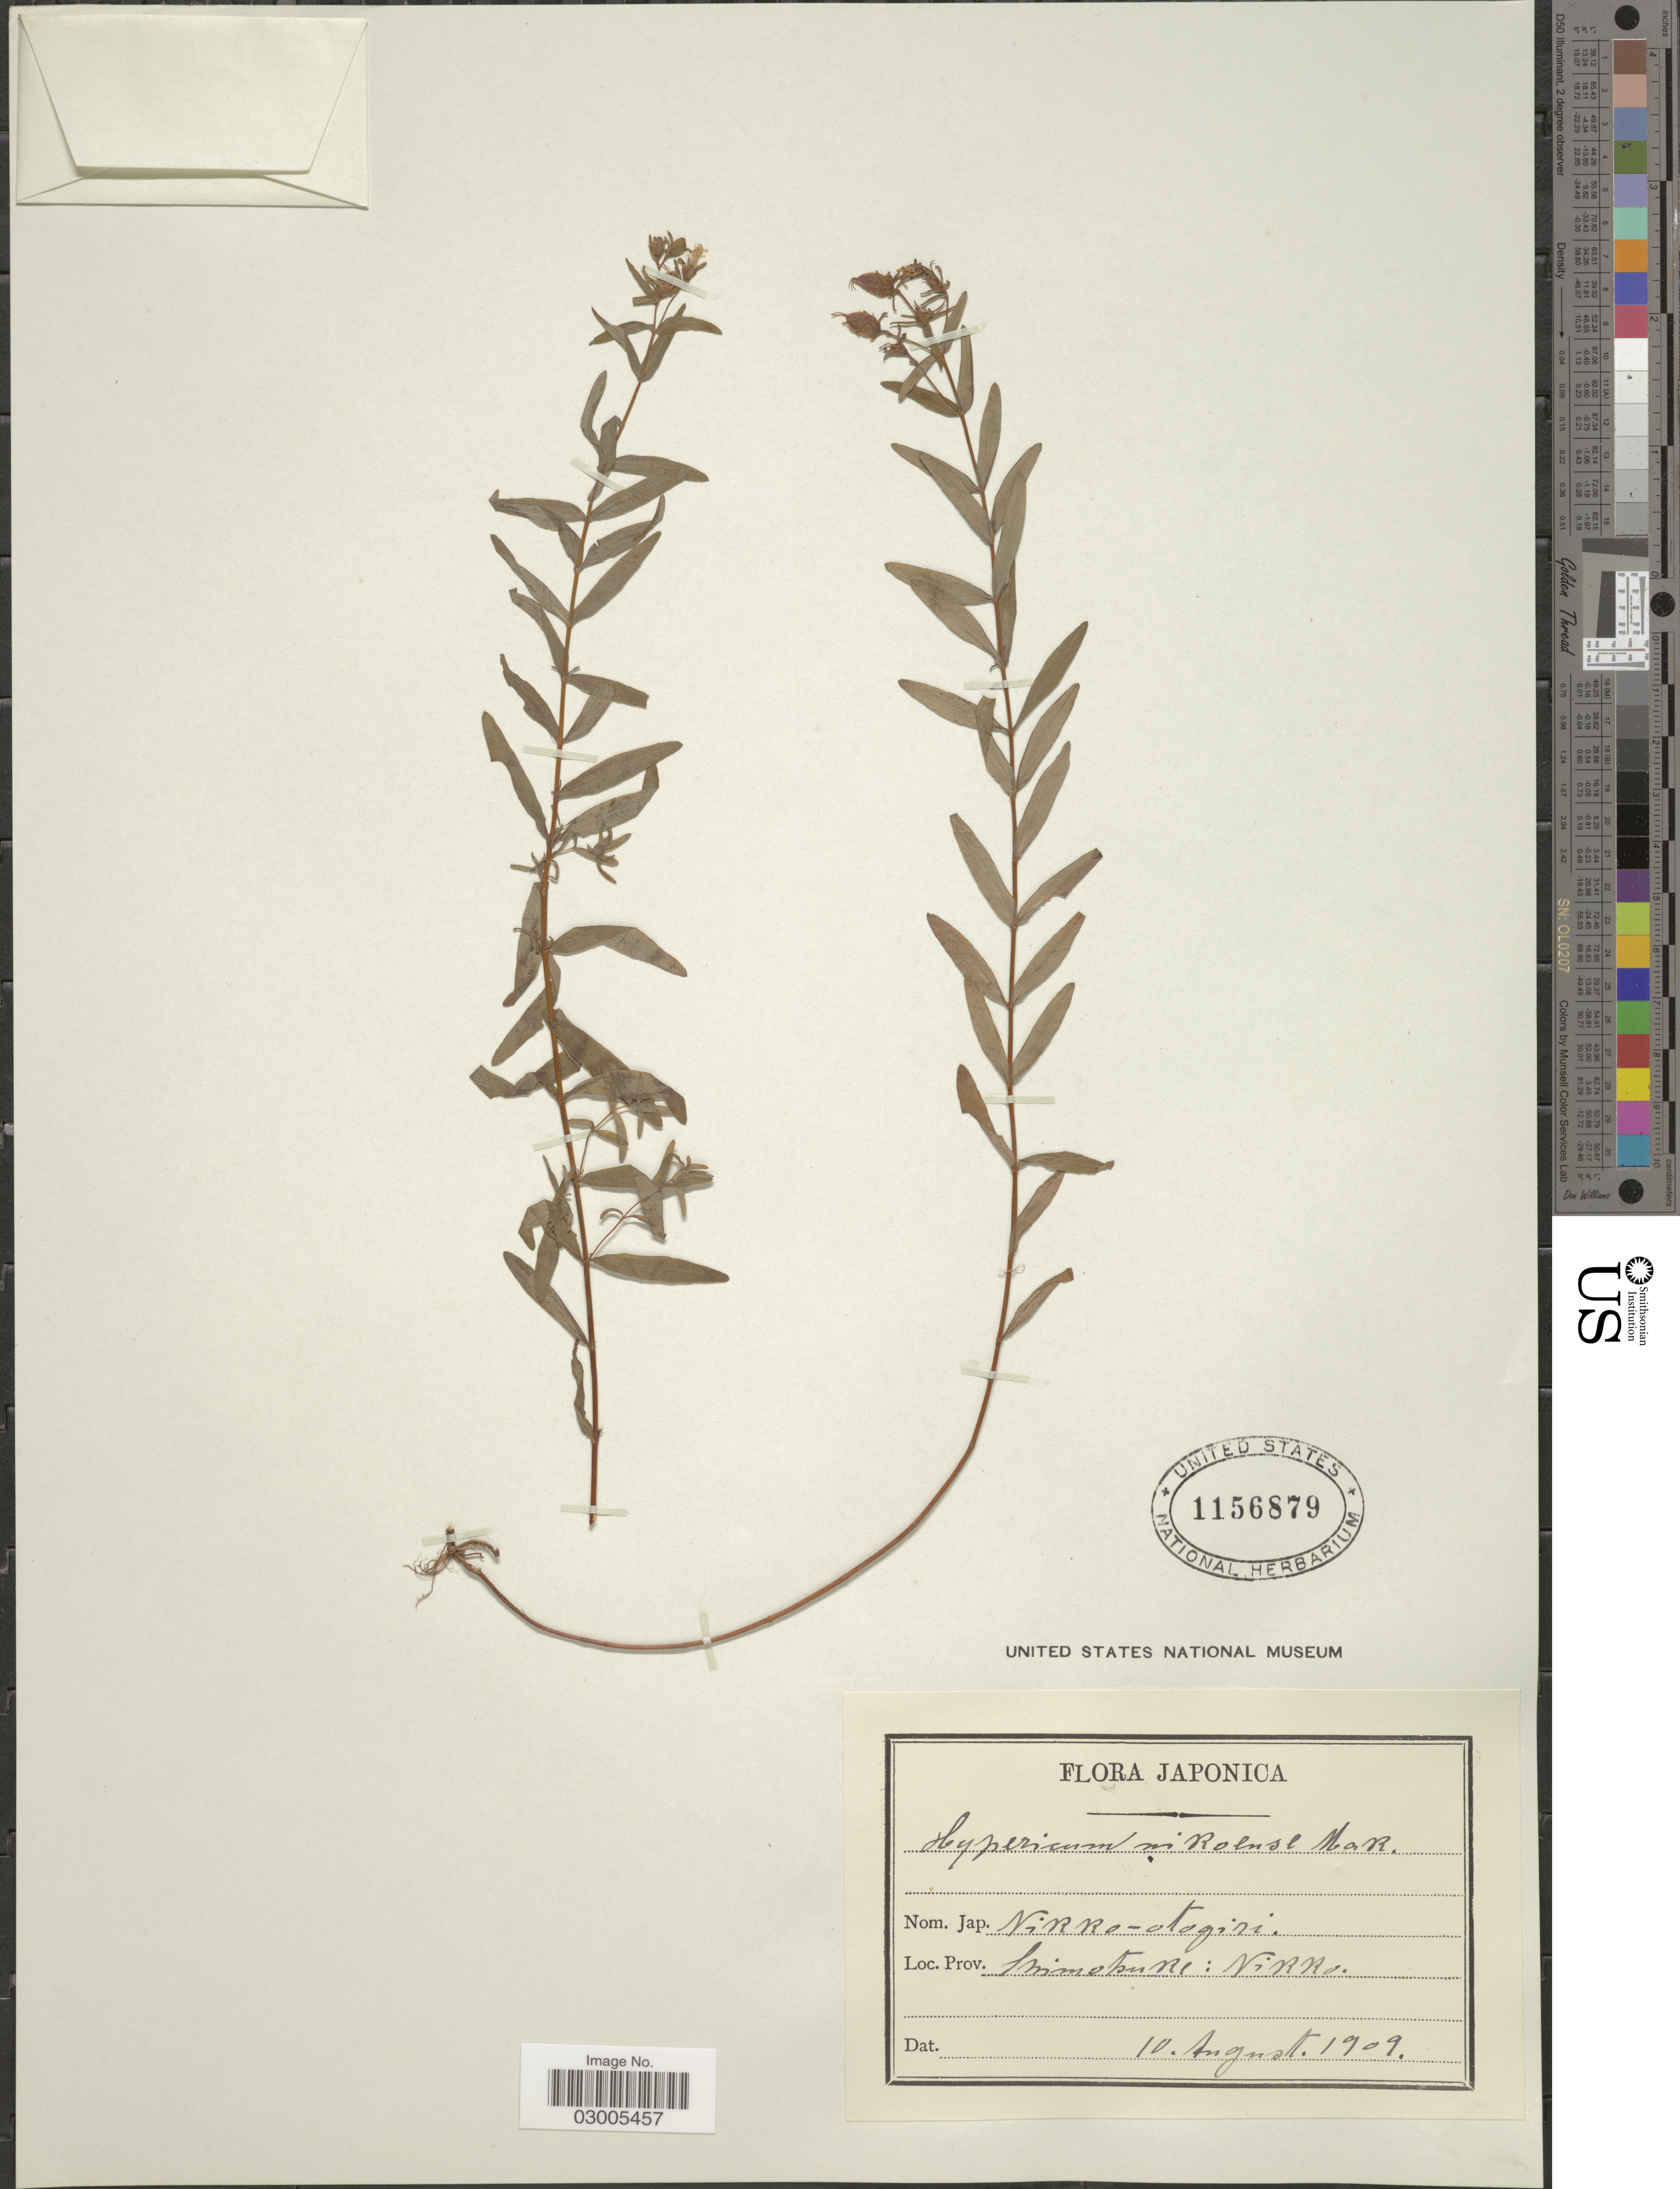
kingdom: Plantae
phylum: Tracheophyta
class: Magnoliopsida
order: Malpighiales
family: Hypericaceae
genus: Hypericum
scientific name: Hypericum nikkoense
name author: Makino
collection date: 1909-08-10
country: Japan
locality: Japonica. Shimotsuke: Nikko.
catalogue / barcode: US 1156879